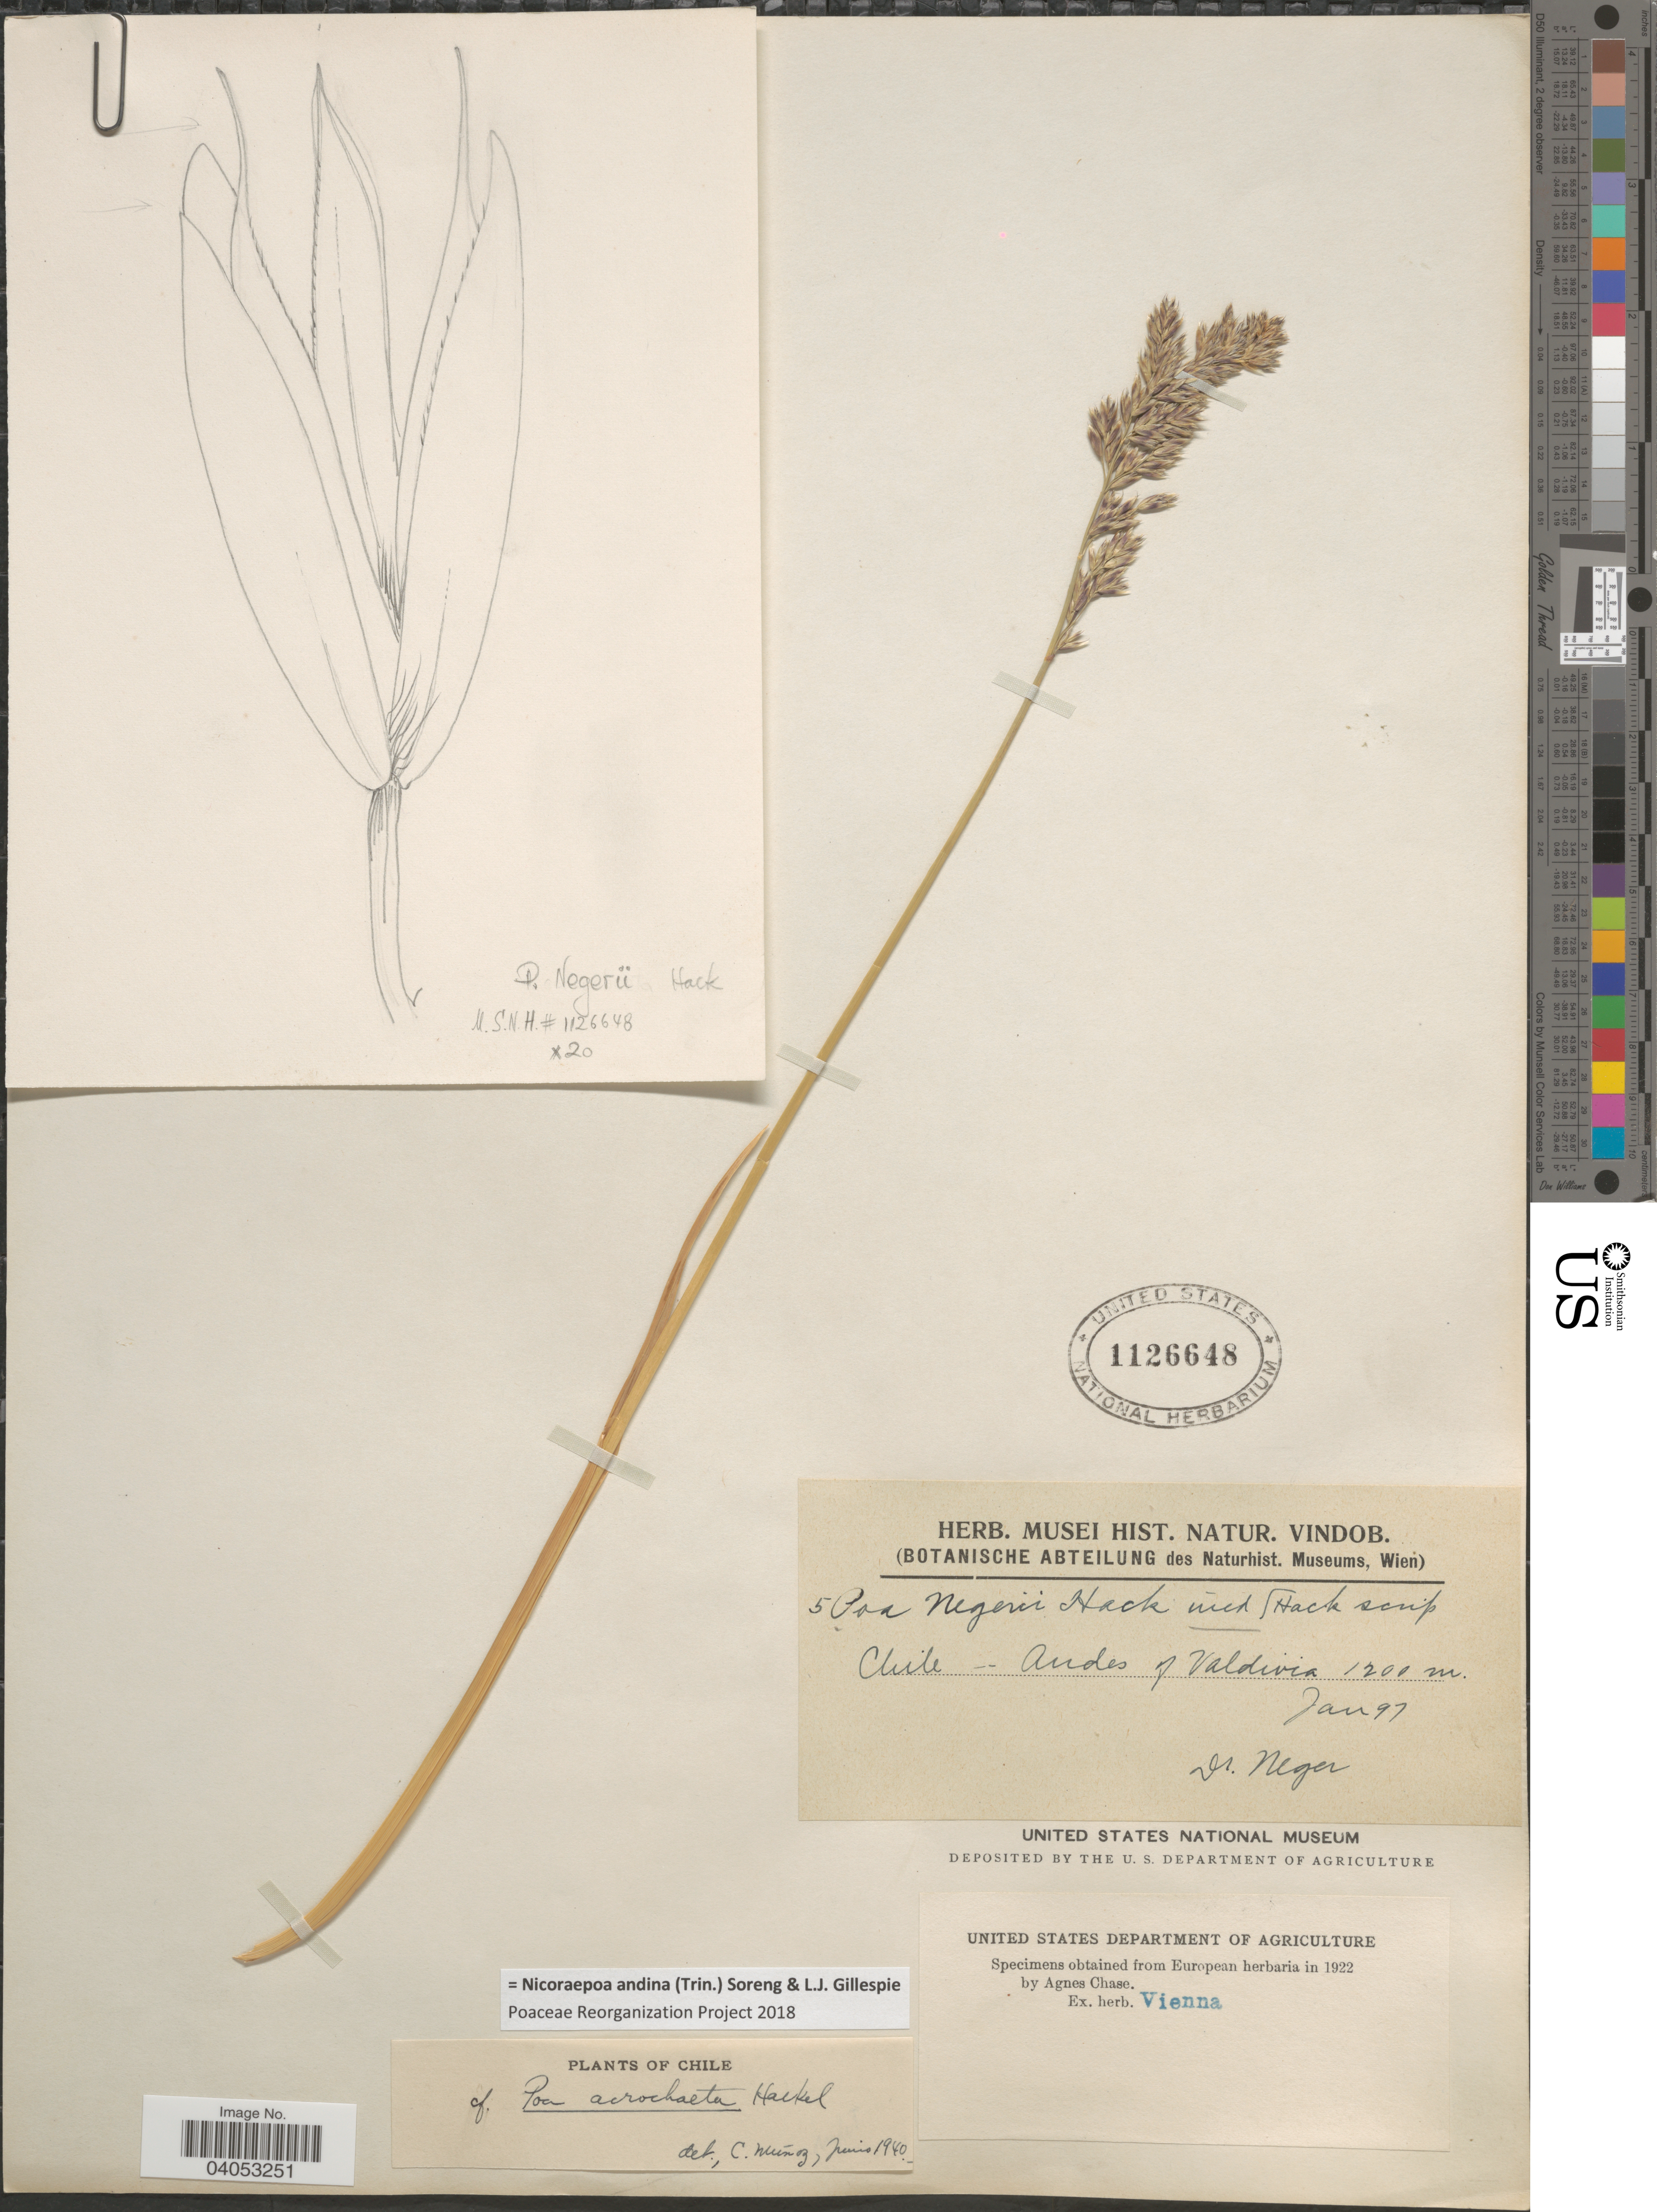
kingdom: Plantae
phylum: Tracheophyta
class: Liliopsida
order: Poales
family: Poaceae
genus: Nicoraepoa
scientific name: Nicoraepoa andina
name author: (Trin.) Soreng & L.J. Gillespie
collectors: Neger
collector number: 5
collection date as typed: Transcribed d/m/y: /1/97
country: Chile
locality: Andes of Valdivia.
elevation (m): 1200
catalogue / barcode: US 1126648